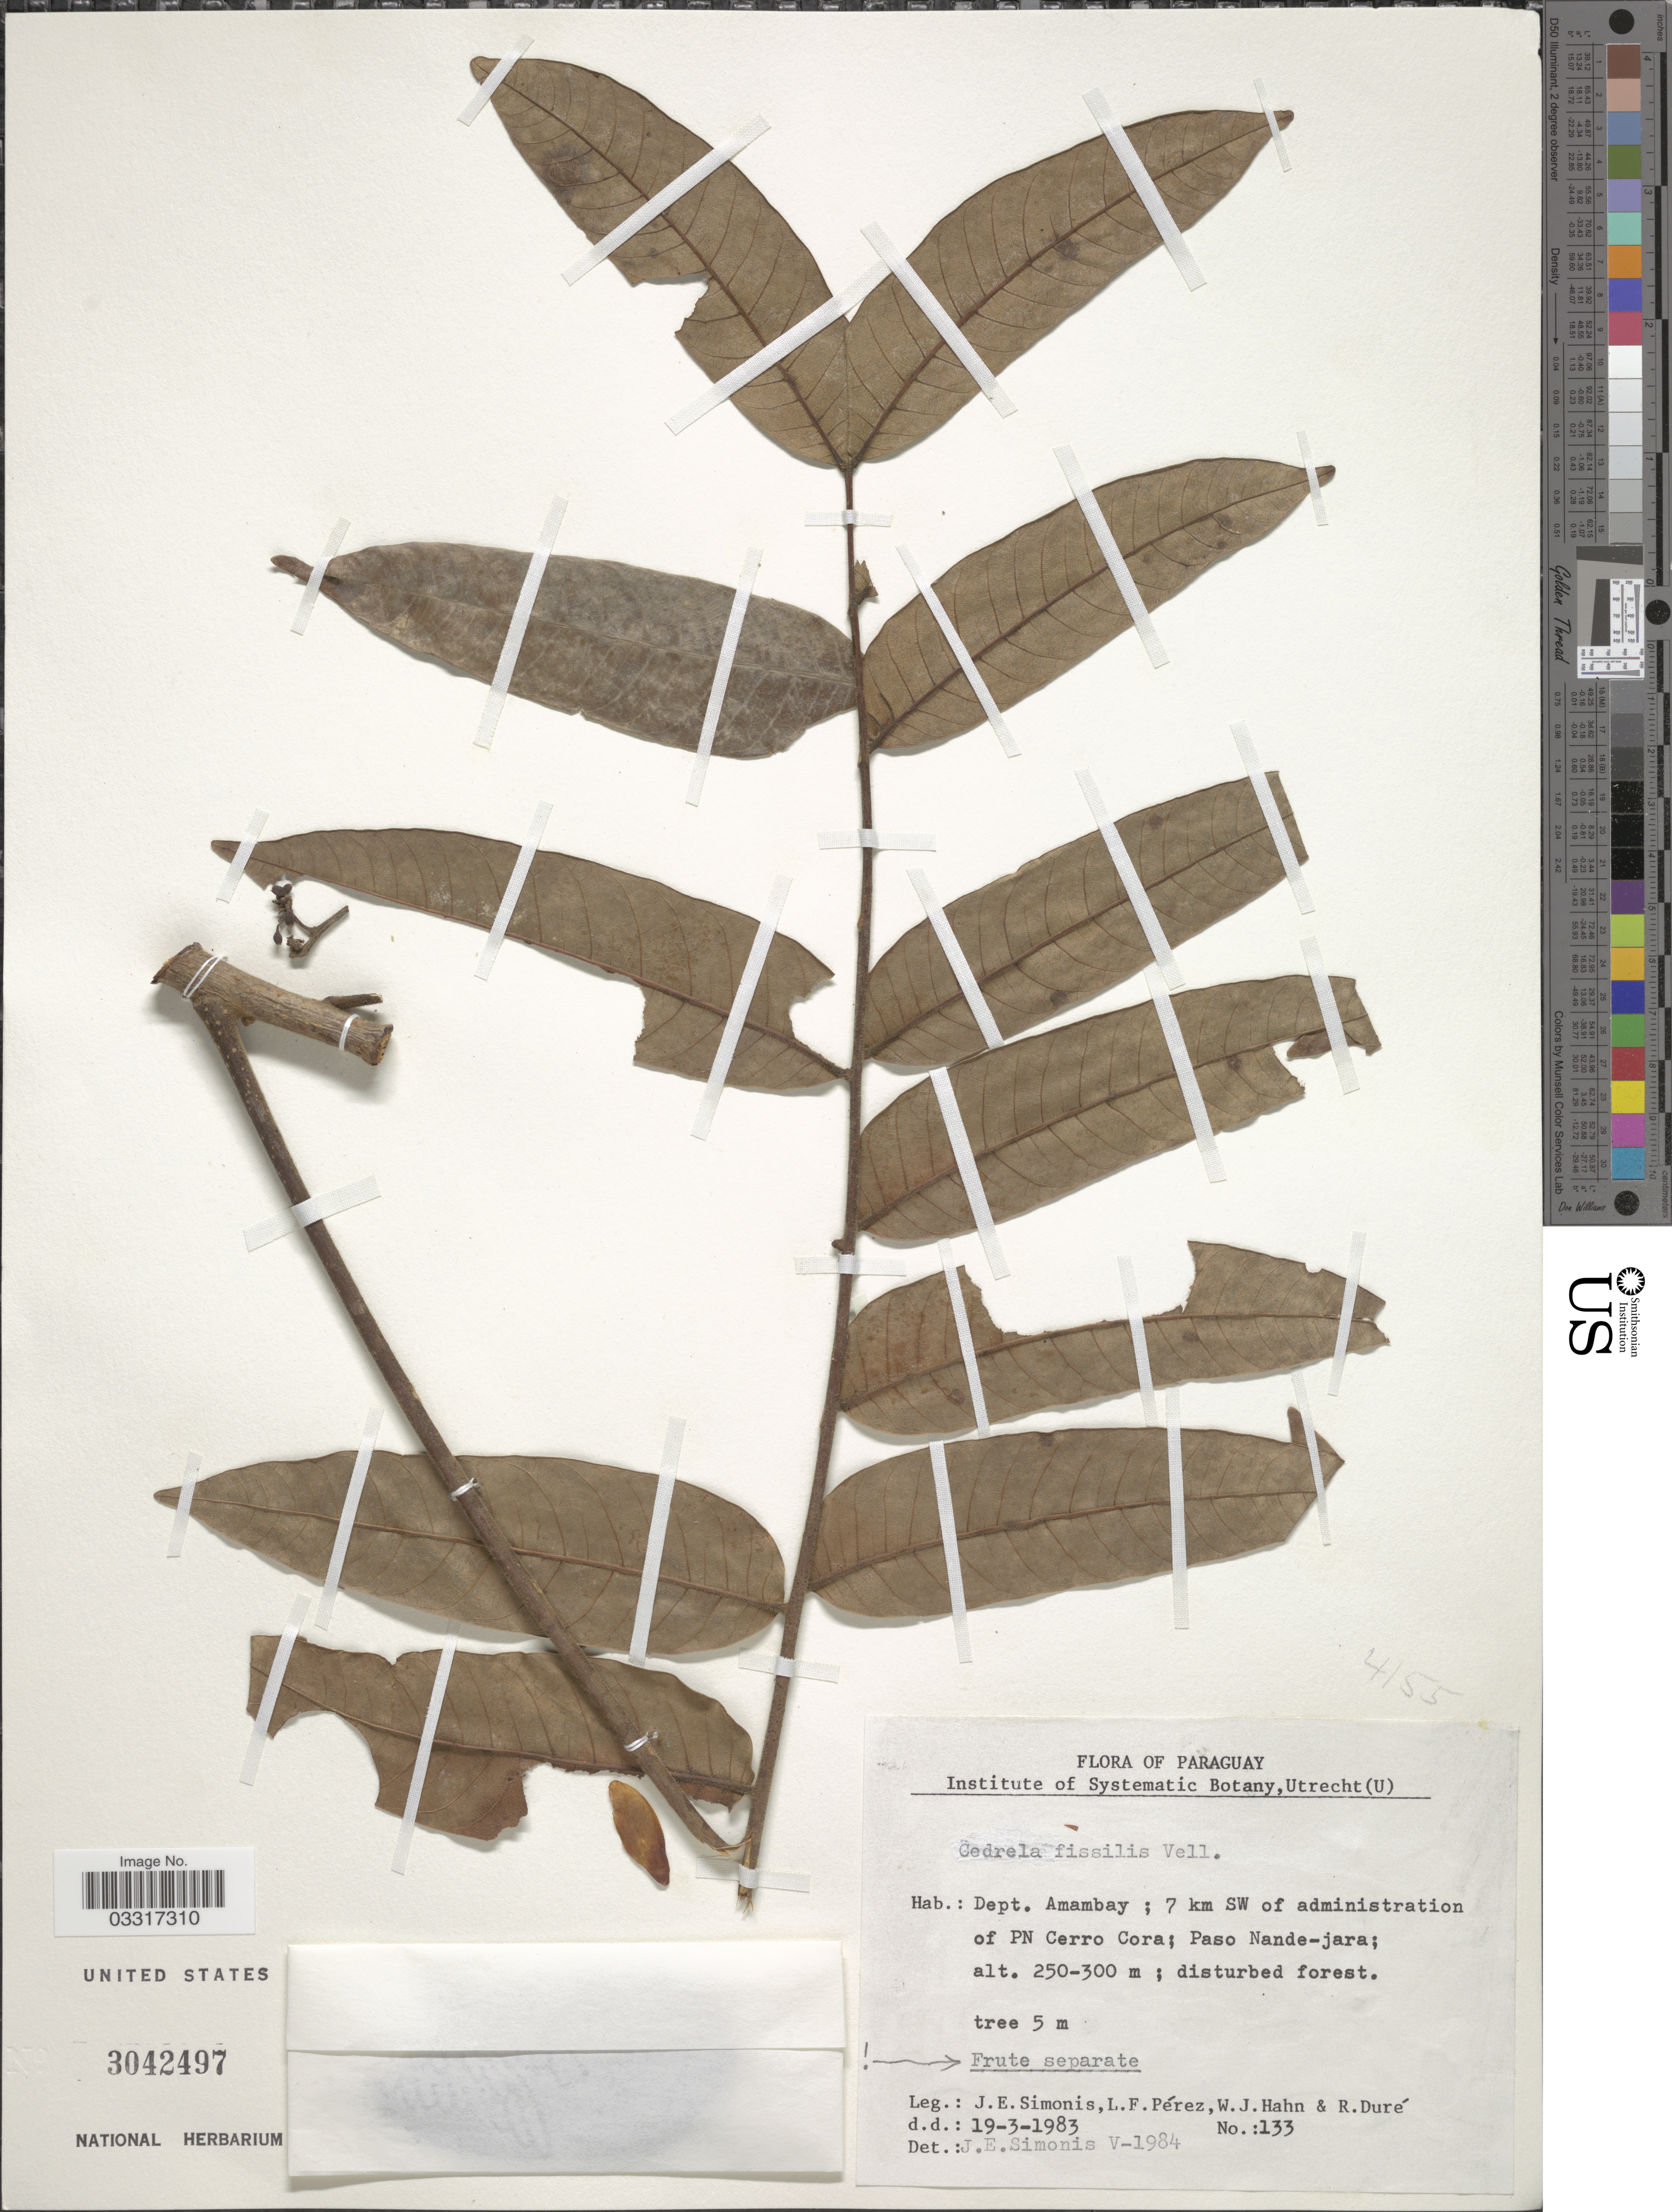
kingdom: Plantae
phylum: Tracheophyta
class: Magnoliopsida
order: Sapindales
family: Meliaceae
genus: Cedrela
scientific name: Cedrela fissilis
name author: Vell.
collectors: J. E. Simonis, L. Perez, W. J. Hahn & R. Duré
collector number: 133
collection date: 1983-03-19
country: Paraguay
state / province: Amambay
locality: Dept. Amambay; 7 km SW of administration of PN Cerro Cora; Paso Nande-jara.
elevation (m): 250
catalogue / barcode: US 3042497